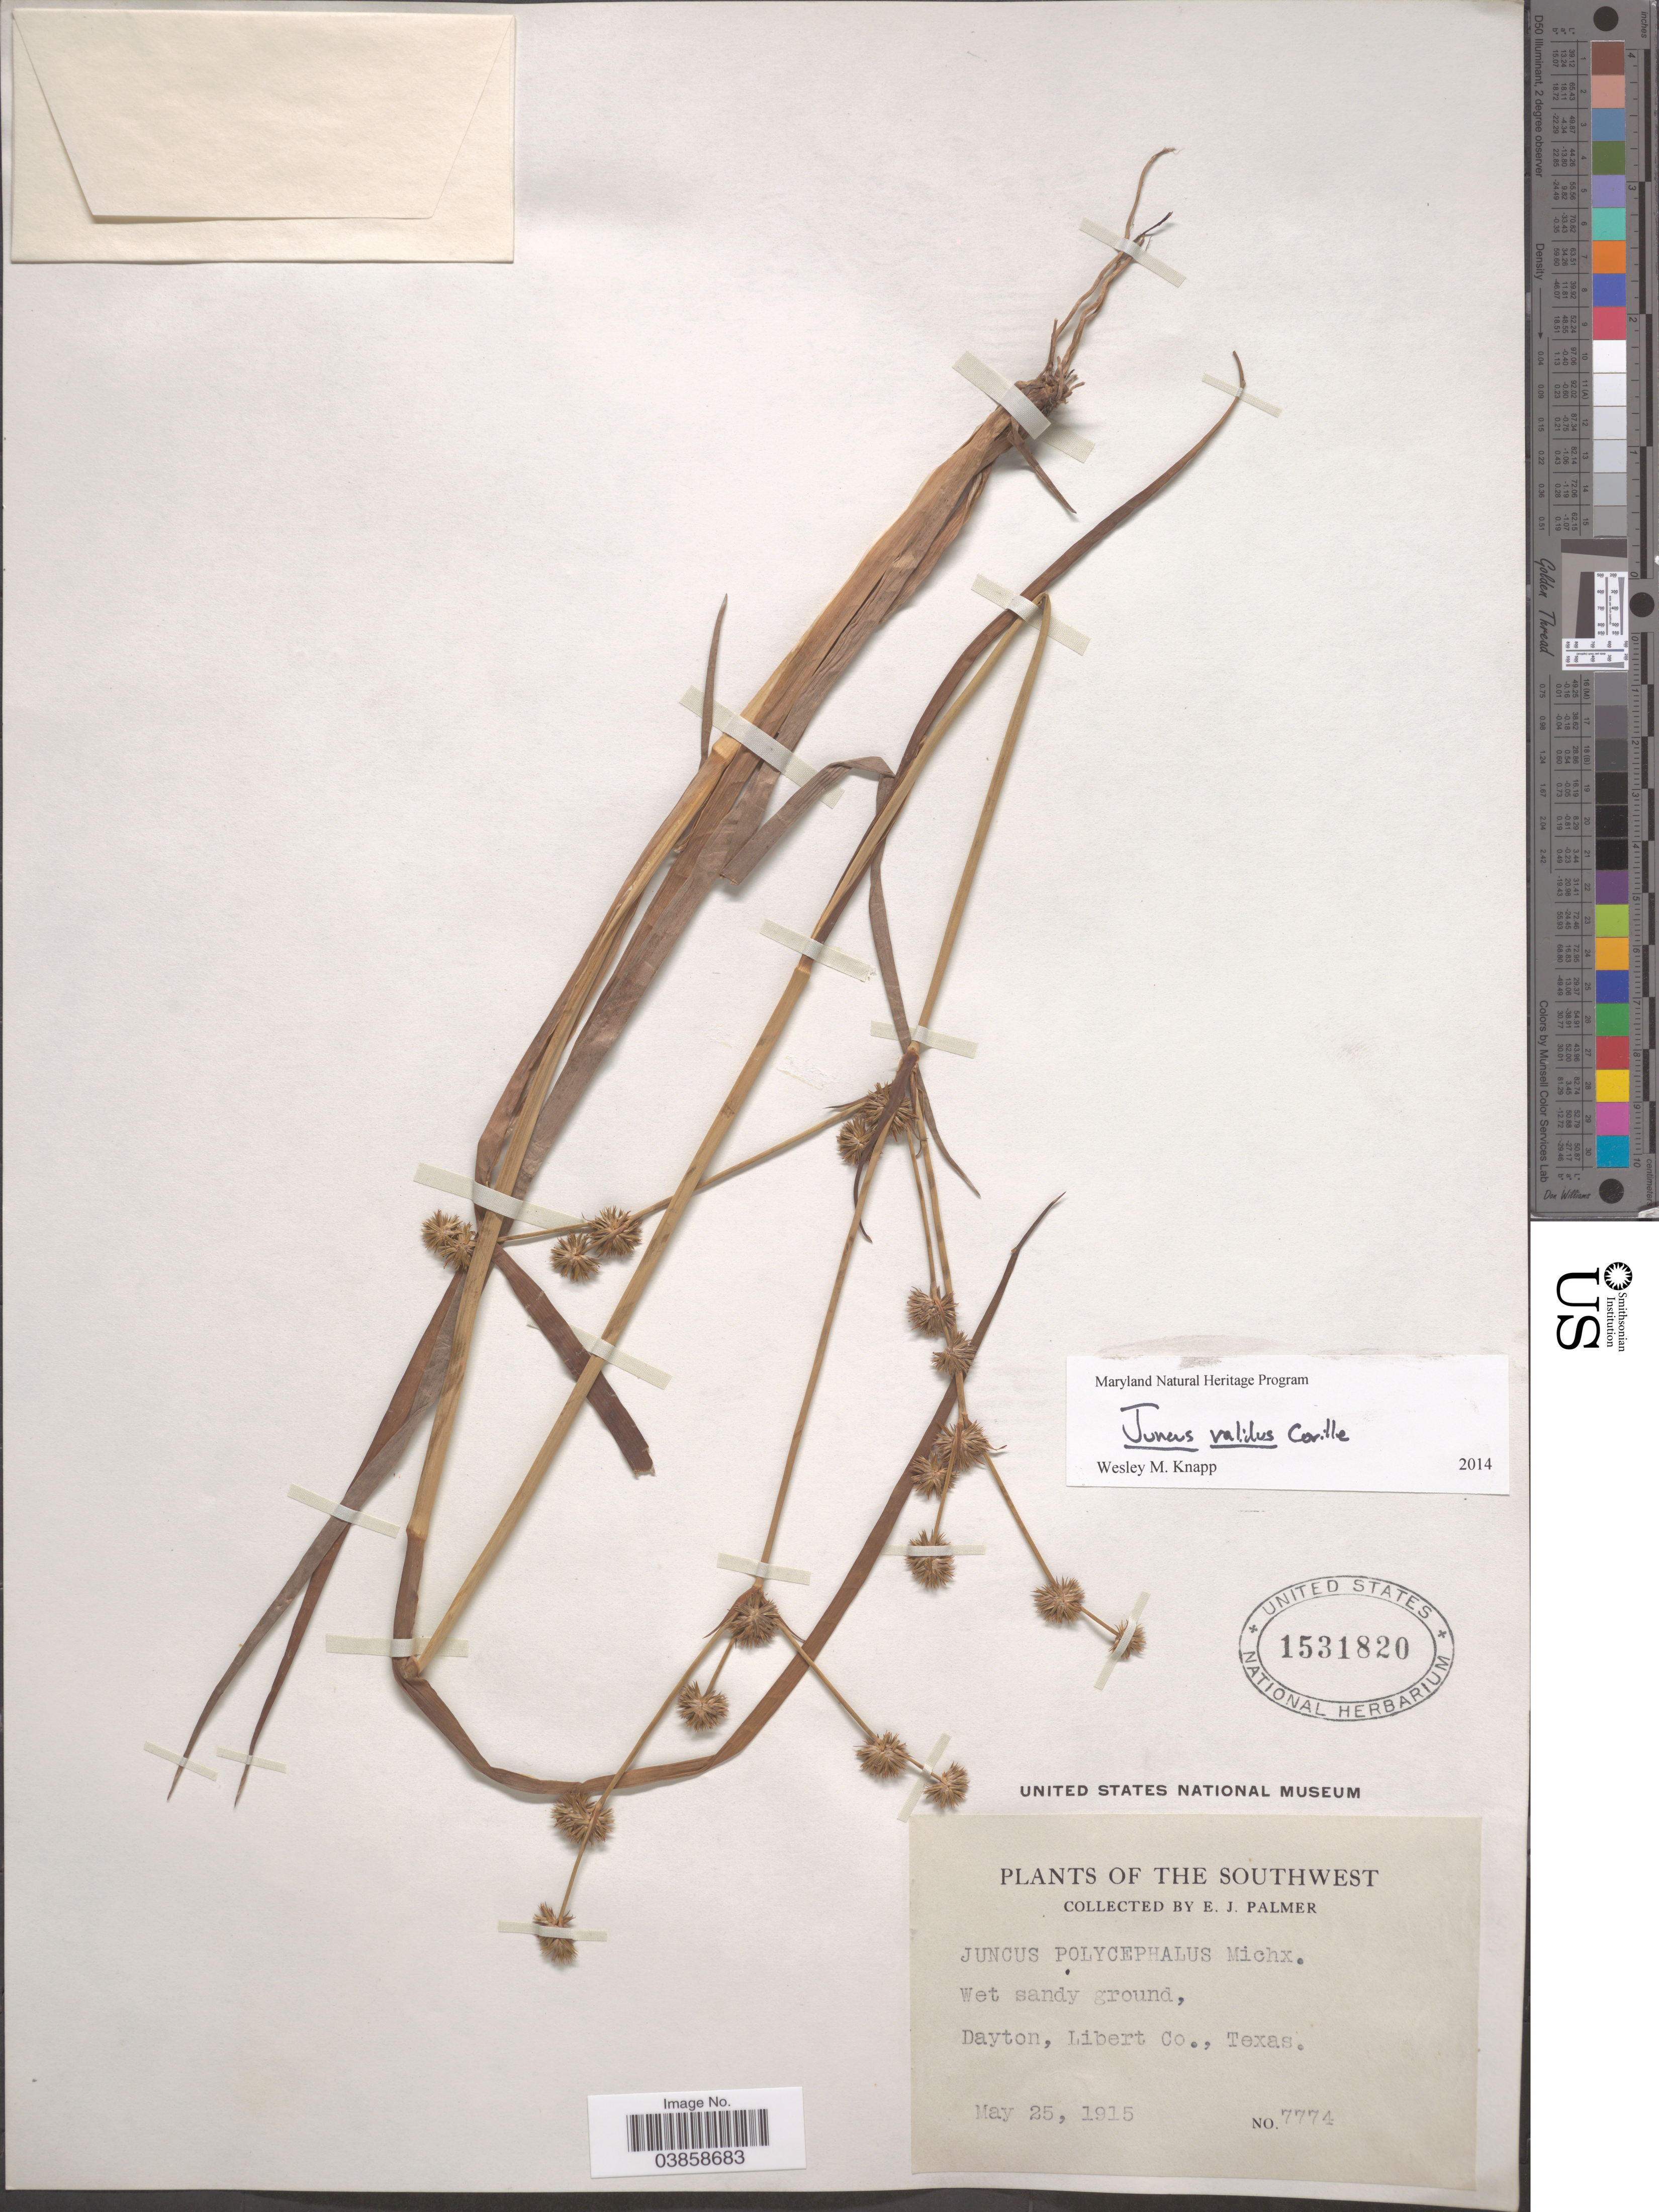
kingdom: Plantae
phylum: Tracheophyta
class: Liliopsida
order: Poales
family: Juncaceae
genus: Juncus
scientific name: Juncus validus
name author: Coville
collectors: E. J. Palmer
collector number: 7774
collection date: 1915-05-25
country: United States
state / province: Texas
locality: The Southwest. Dayton, Libert Co.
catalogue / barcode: US 1531820